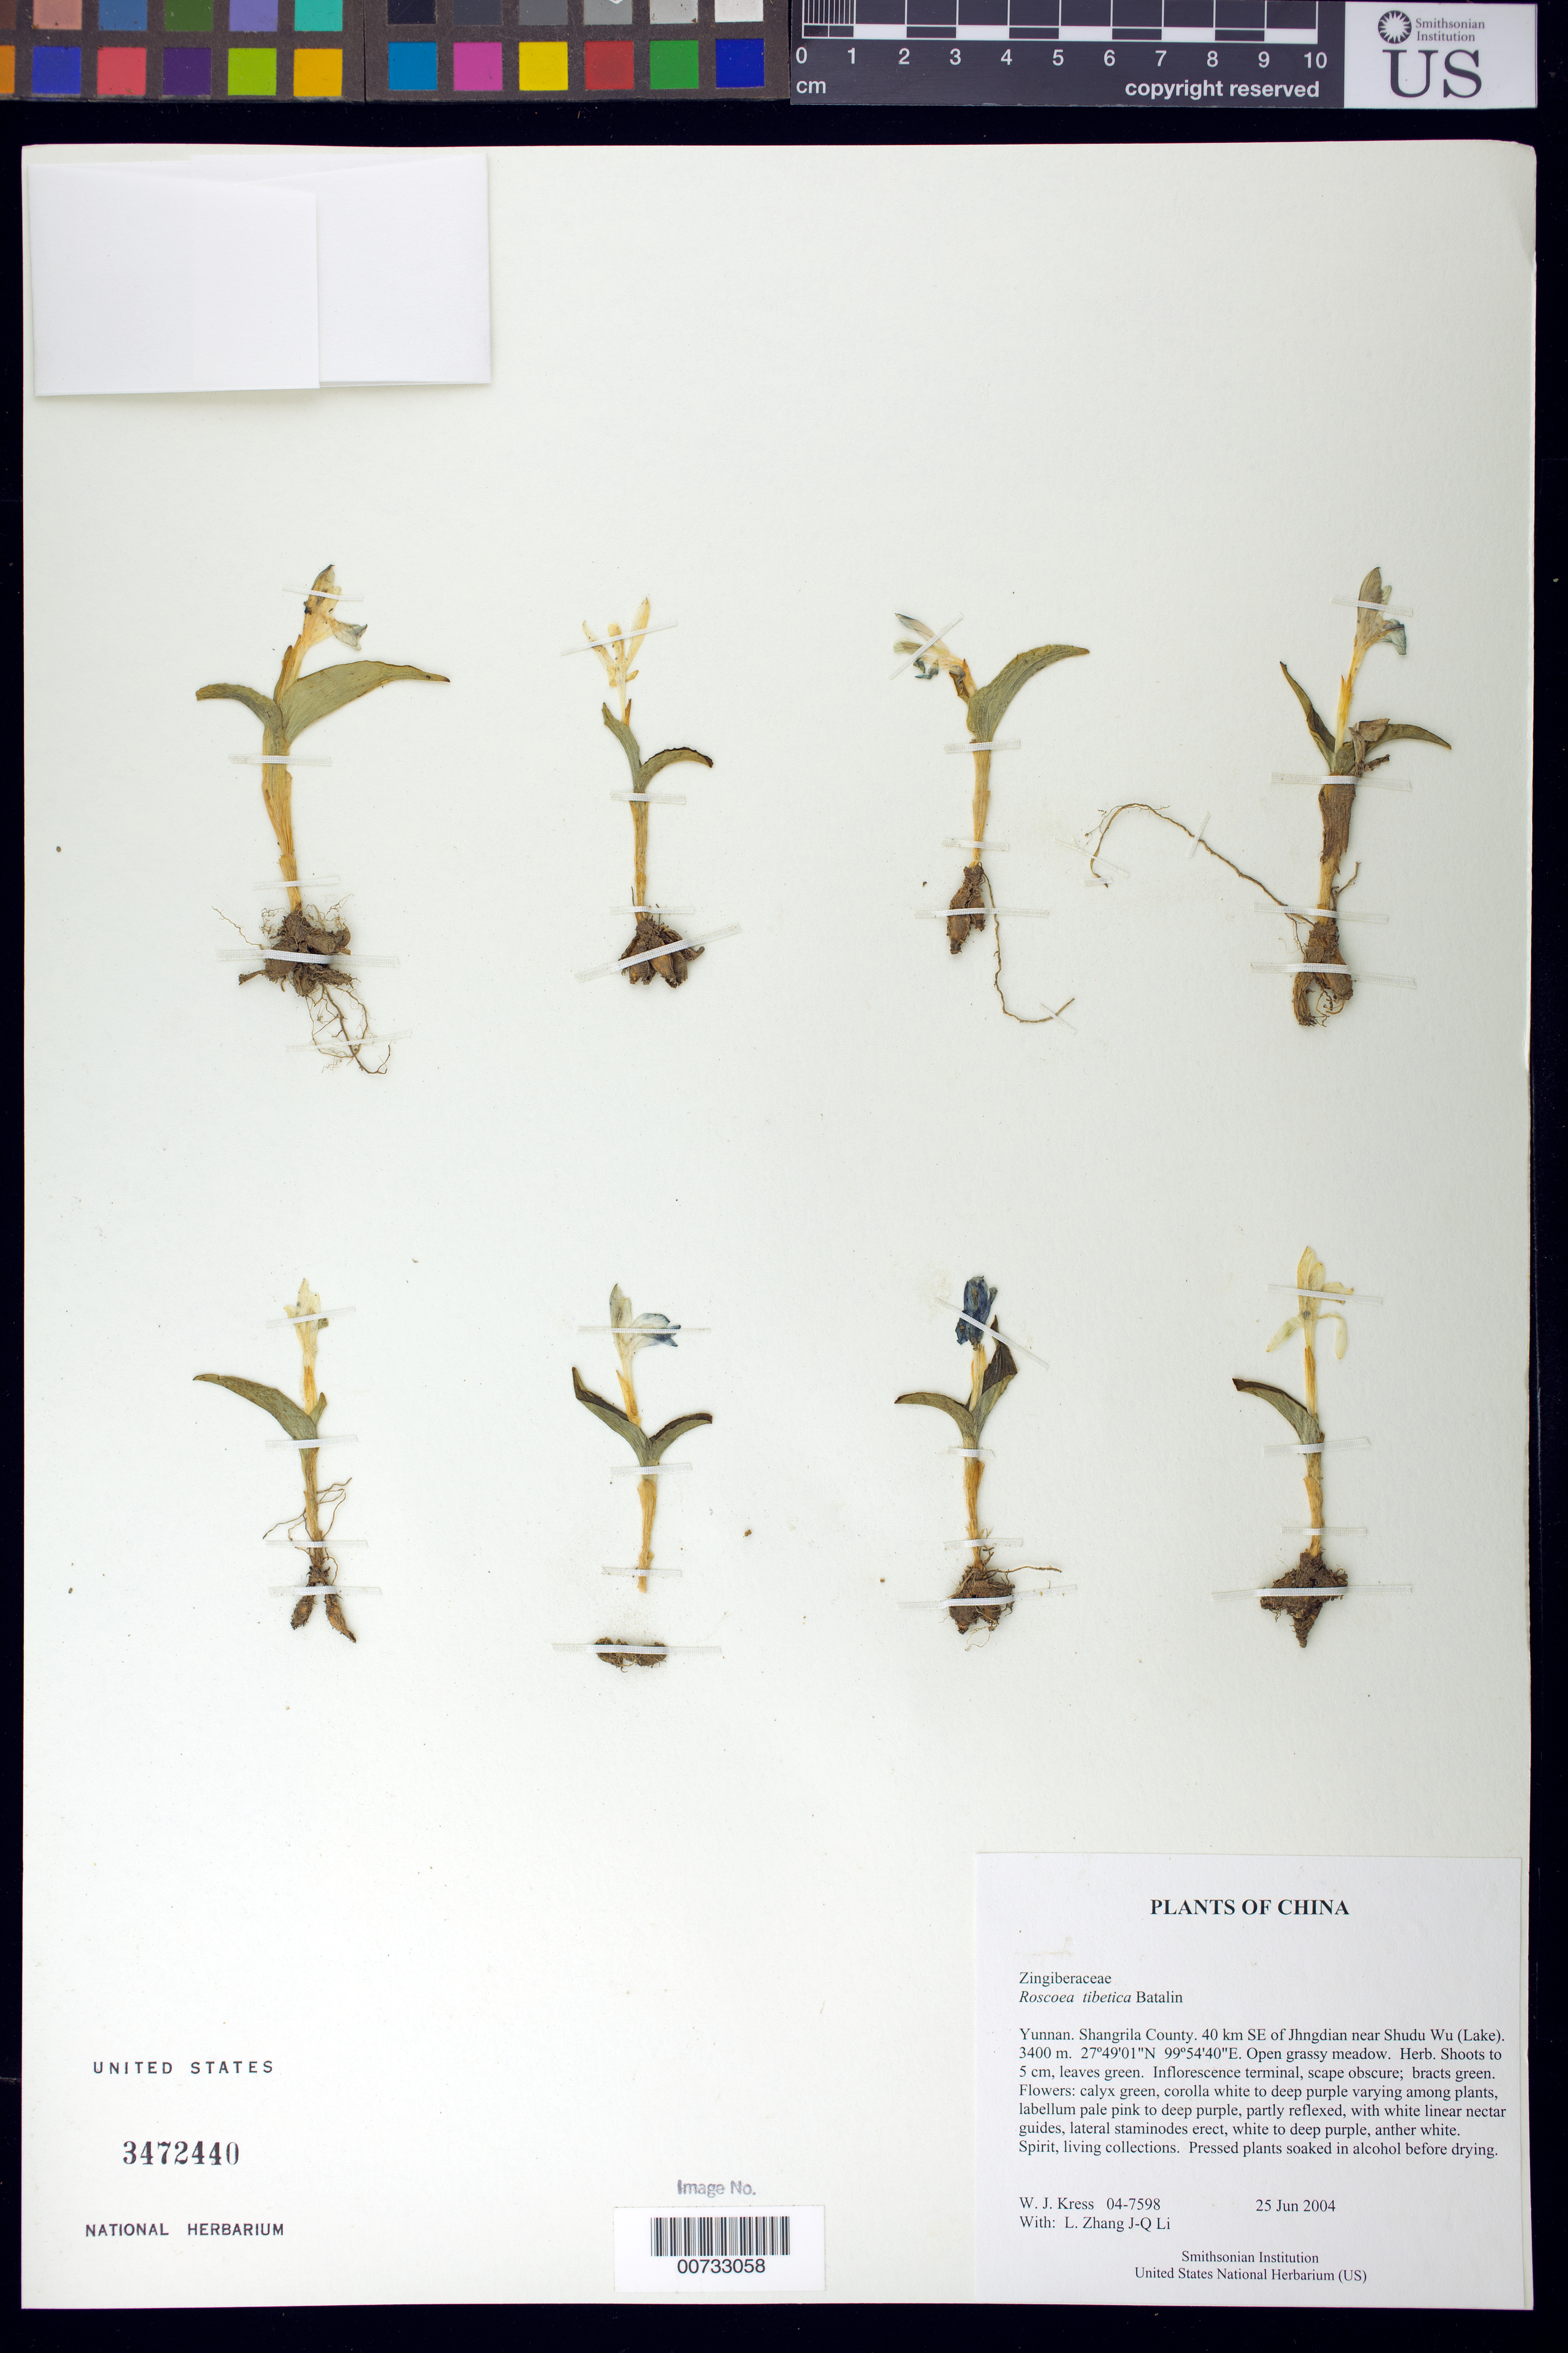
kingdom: Plantae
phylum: Tracheophyta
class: Liliopsida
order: Zingiberales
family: Zingiberaceae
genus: Roscoea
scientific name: Roscoea tibetica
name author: Batalin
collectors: W. J. Kress, J.-Q. Li & L. B. Zhang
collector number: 04-7598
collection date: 2004-06-25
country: China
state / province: Yunnan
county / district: Shangrila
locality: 40 km SE of Jhngdian near Shudu Wu (Lake)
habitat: Open grasy meadow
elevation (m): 3400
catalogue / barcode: US 3472440